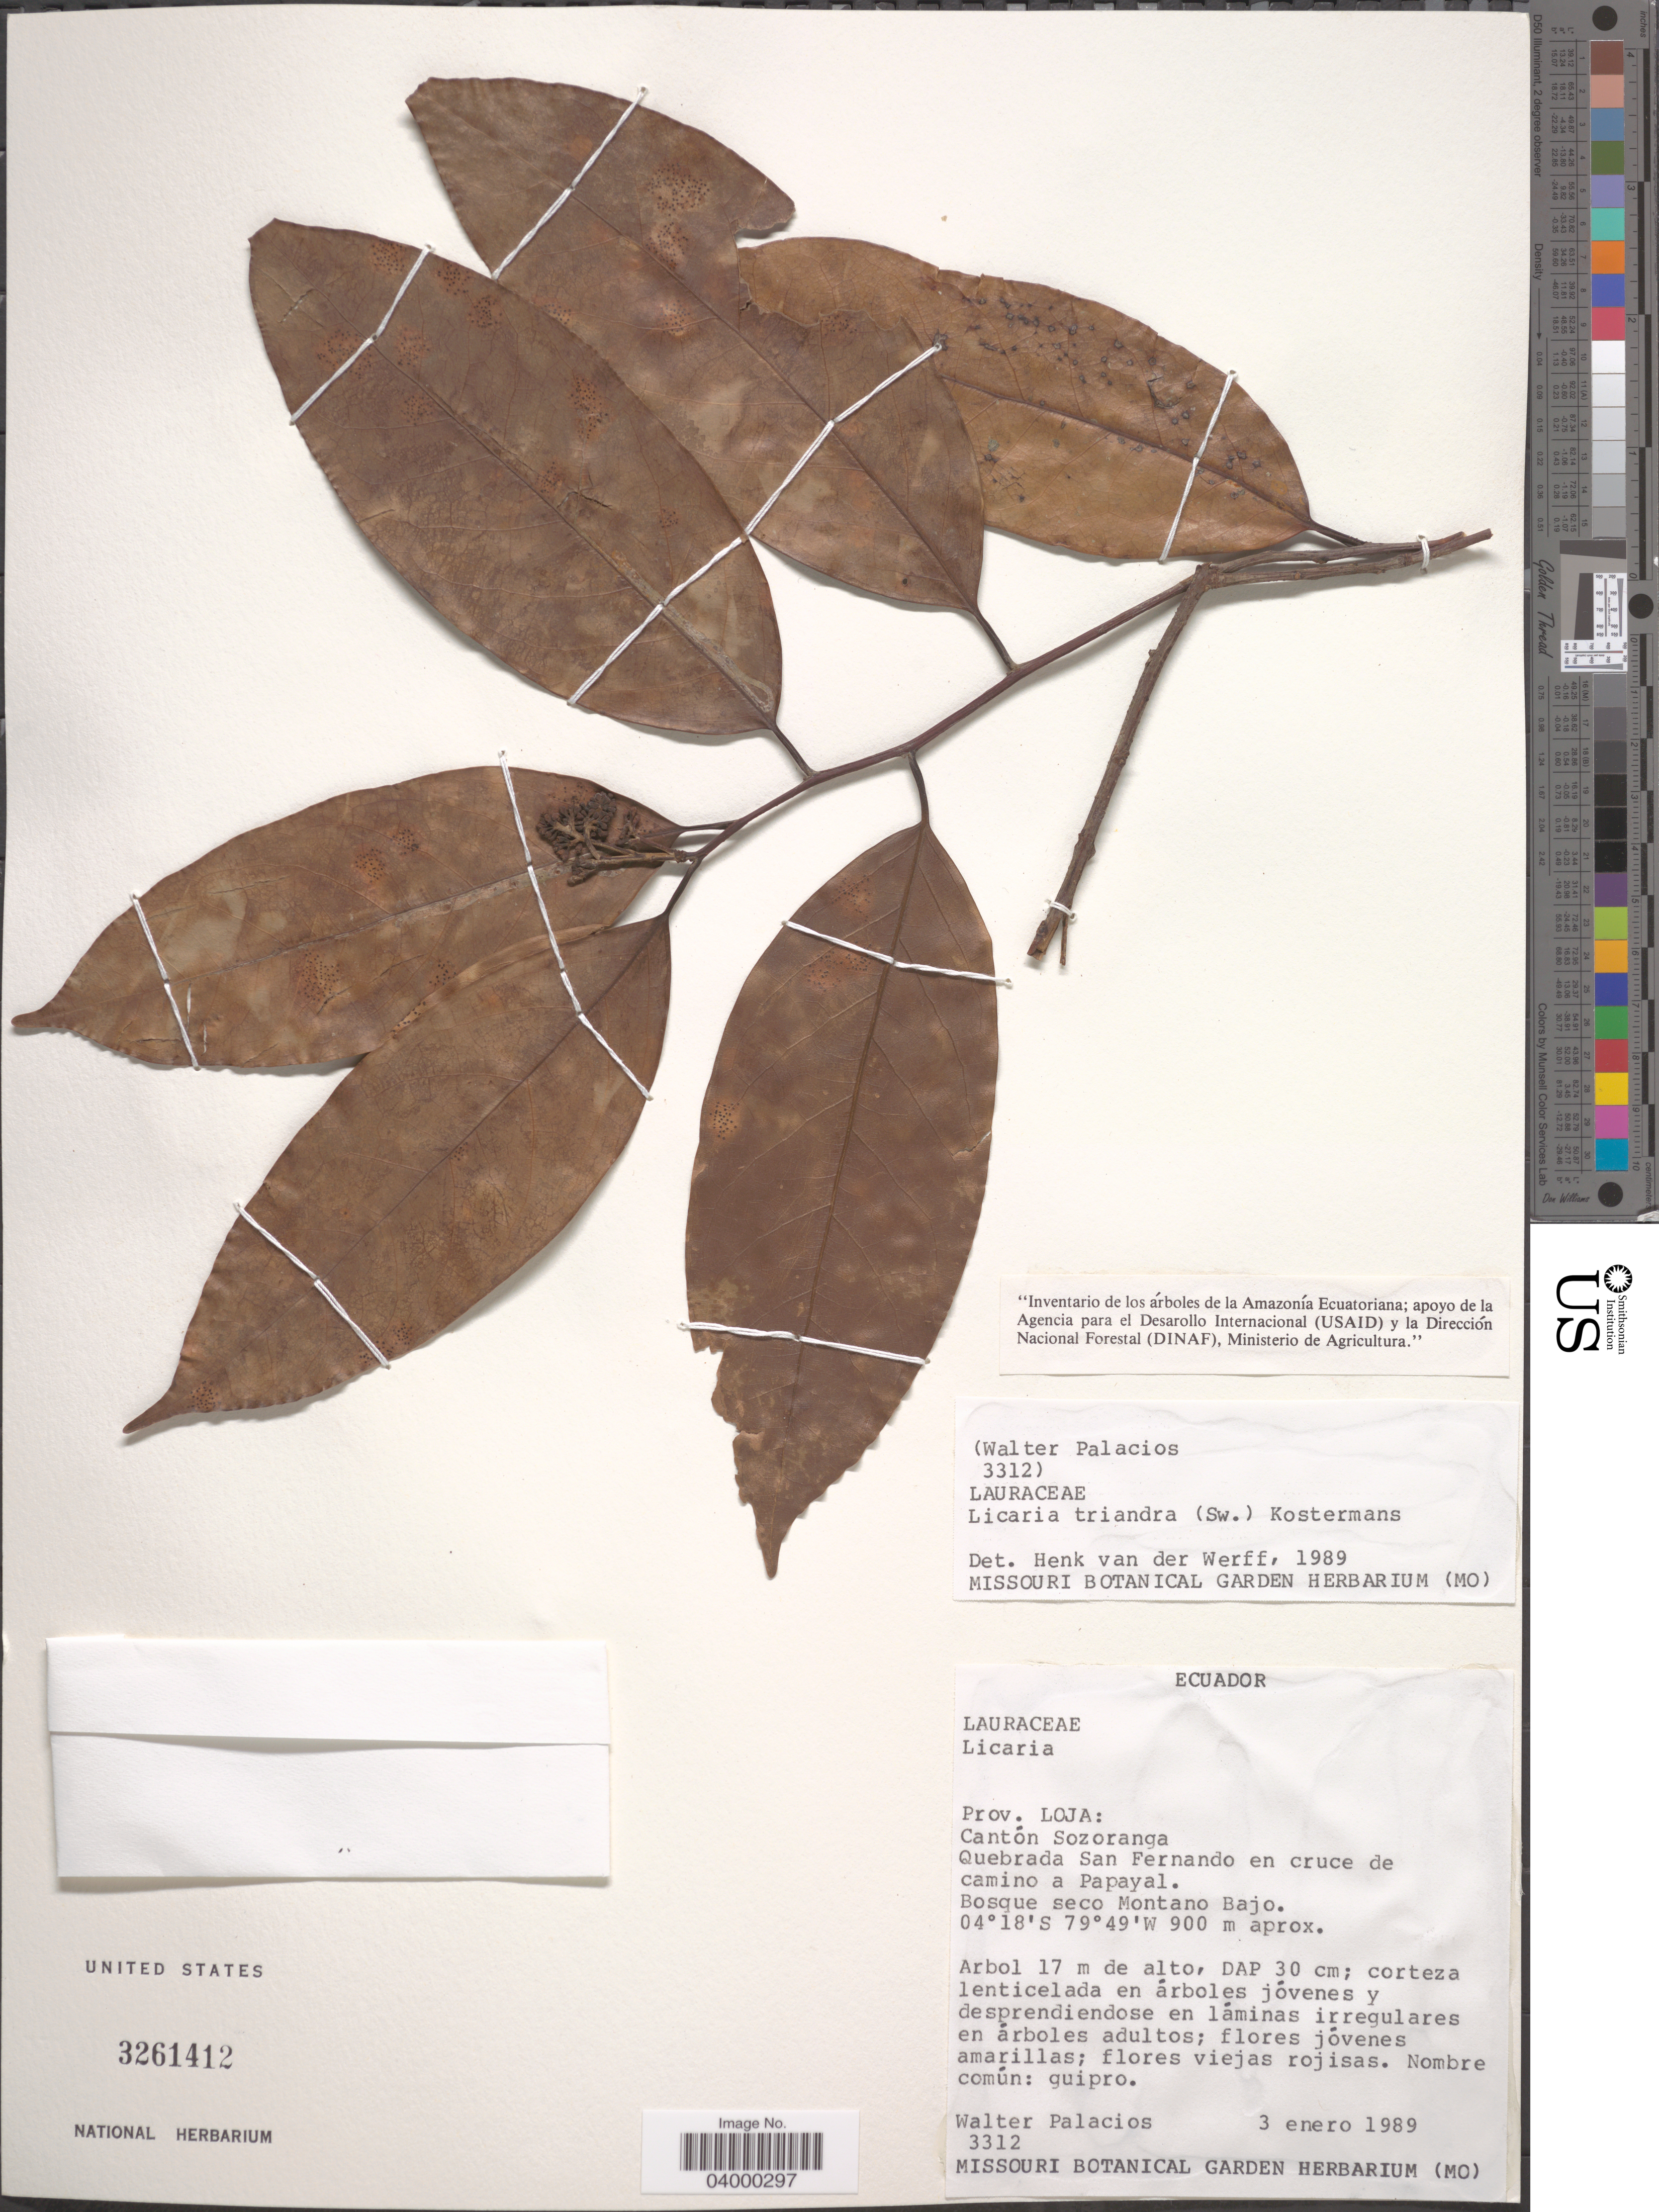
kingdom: Plantae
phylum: Tracheophyta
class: Magnoliopsida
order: Laurales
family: Lauraceae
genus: Licaria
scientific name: Licaria triandra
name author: (Sw.) Kosterm.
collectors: W. Palacios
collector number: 3312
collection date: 1989-01-03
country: Ecuador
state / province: Loja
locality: Cantón Sozoranga. Quebrada San Fernando en cruce de camino a Papayal. Bosque seco Montano Bajo.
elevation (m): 900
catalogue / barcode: US 3261412